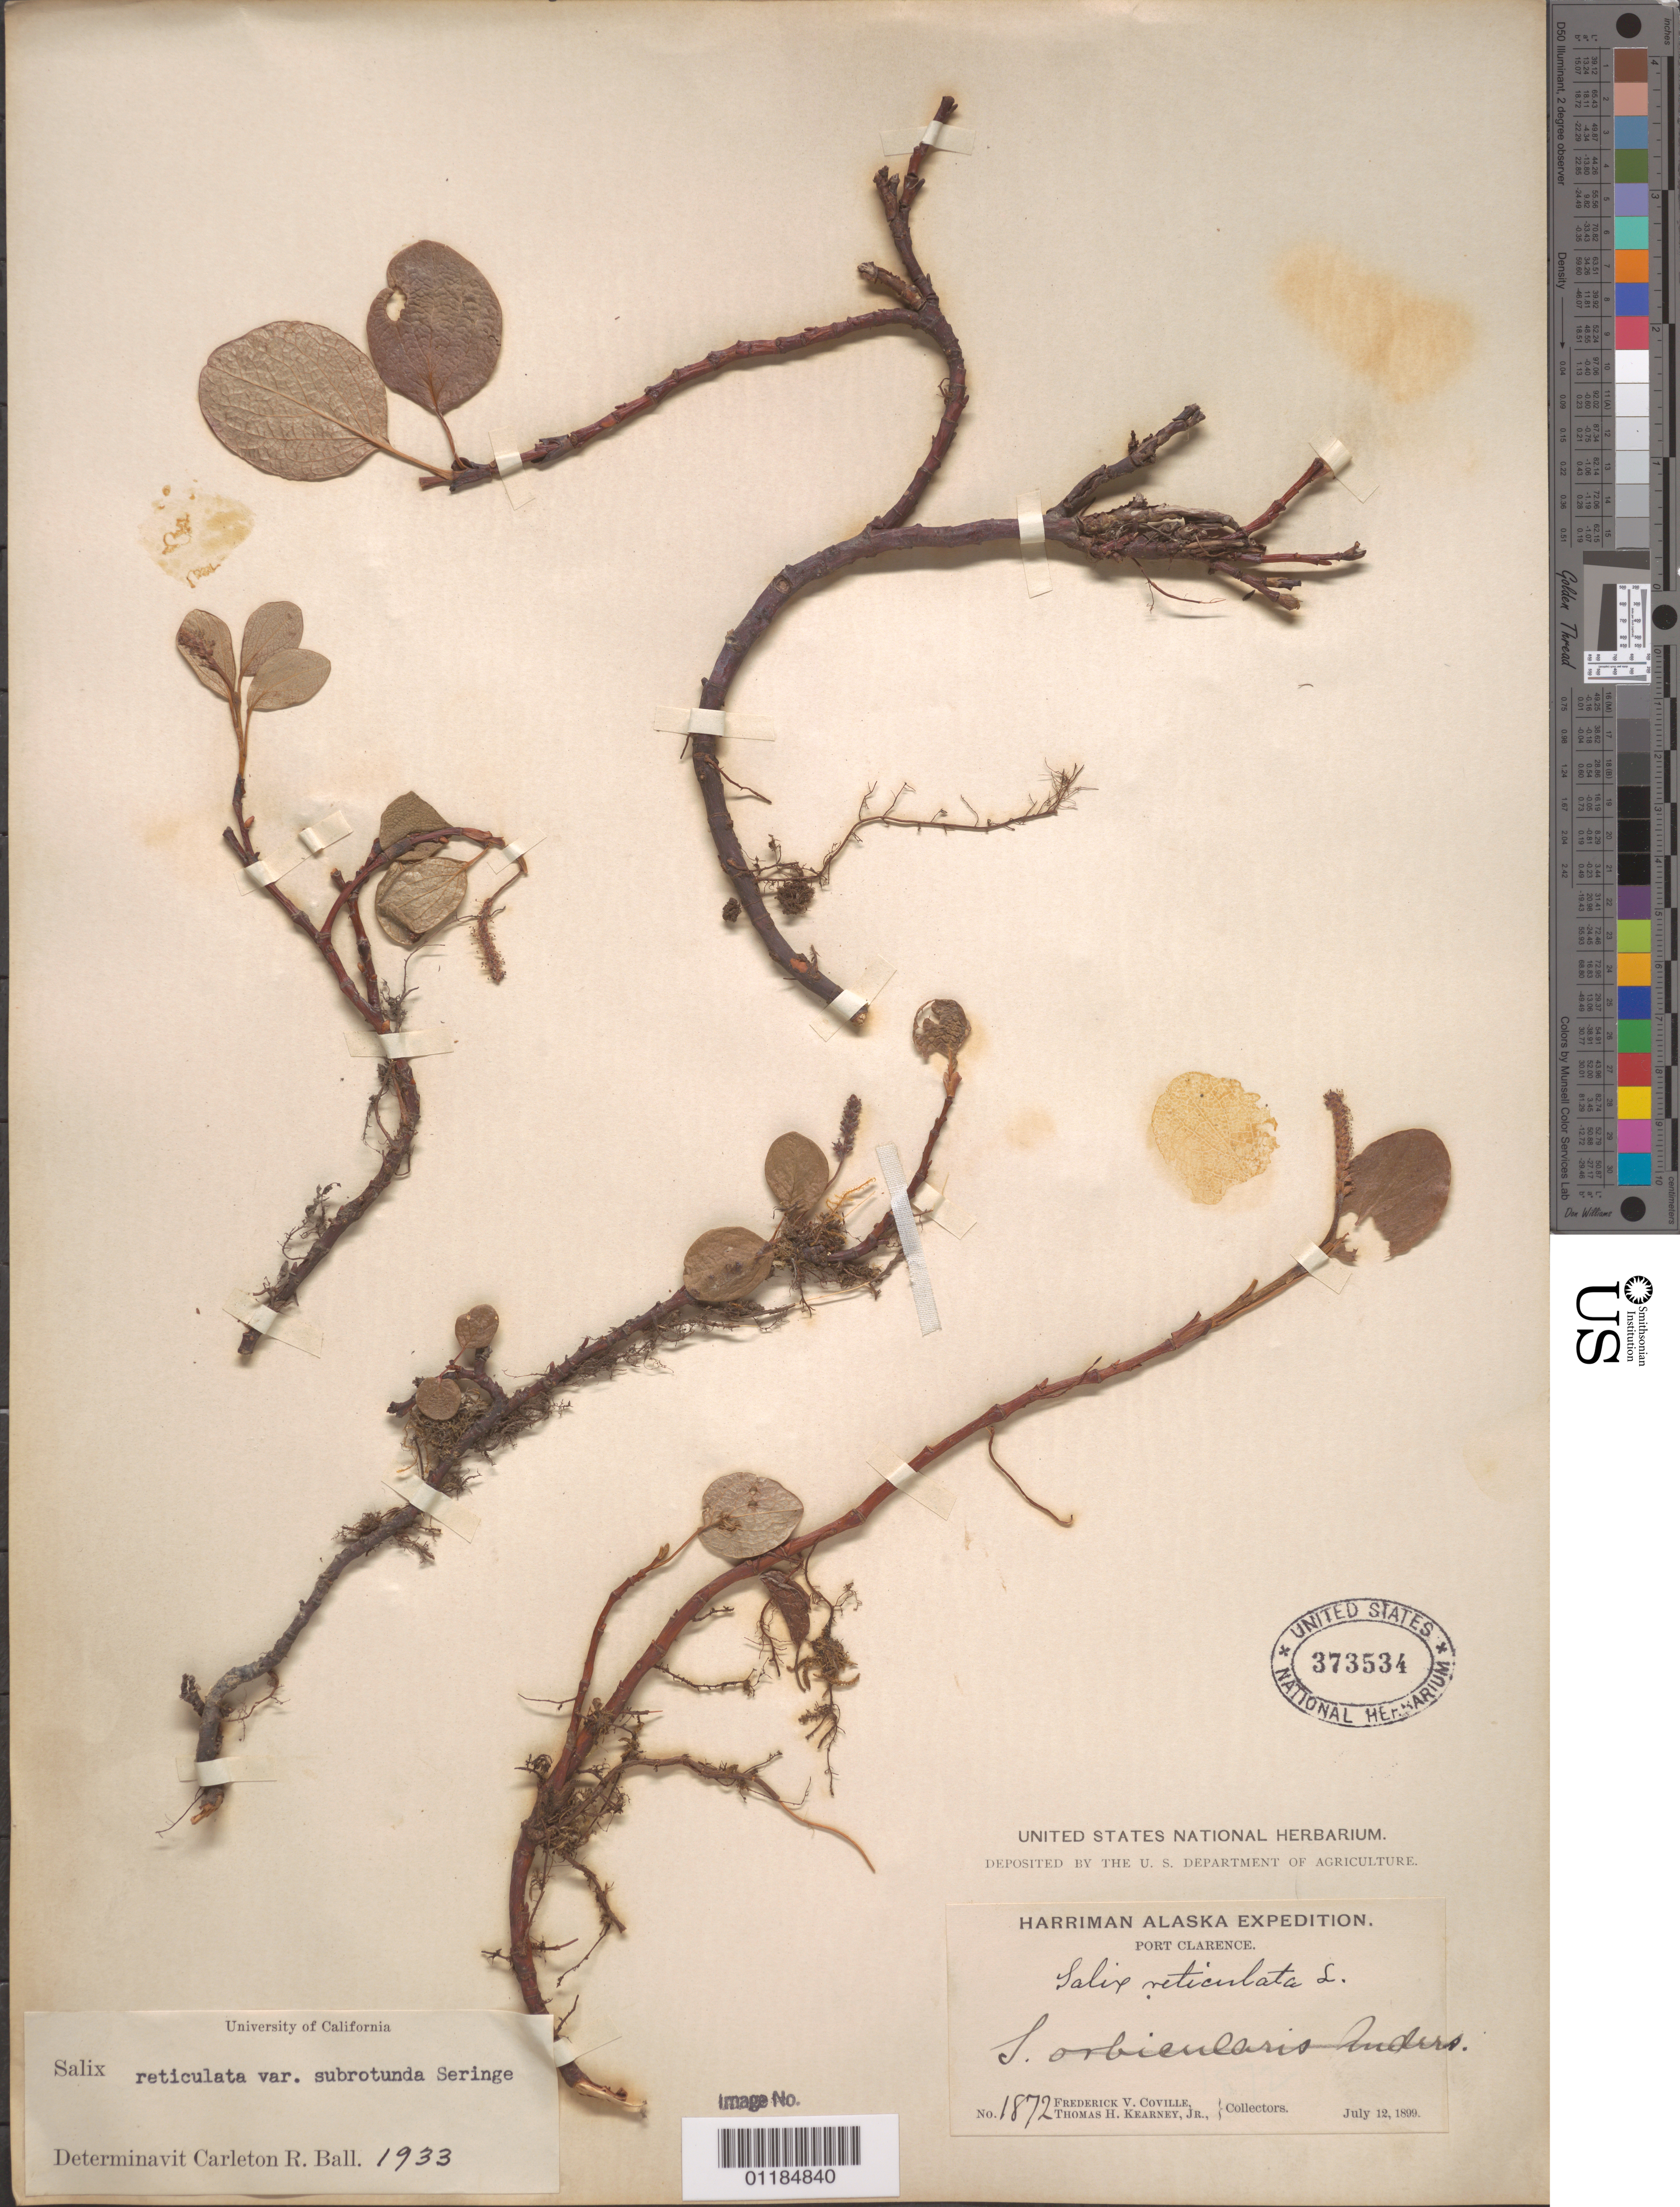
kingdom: Plantae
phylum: Tracheophyta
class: Magnoliopsida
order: Malpighiales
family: Salicaceae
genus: Salix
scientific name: Salix reticulata var. subrotunda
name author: Ser.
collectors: F. V. Coville & T. H. Kearney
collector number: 1872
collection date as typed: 12 Jul 1899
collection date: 1899-07-12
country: United States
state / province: Alaska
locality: Port Clarence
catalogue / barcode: US 373534